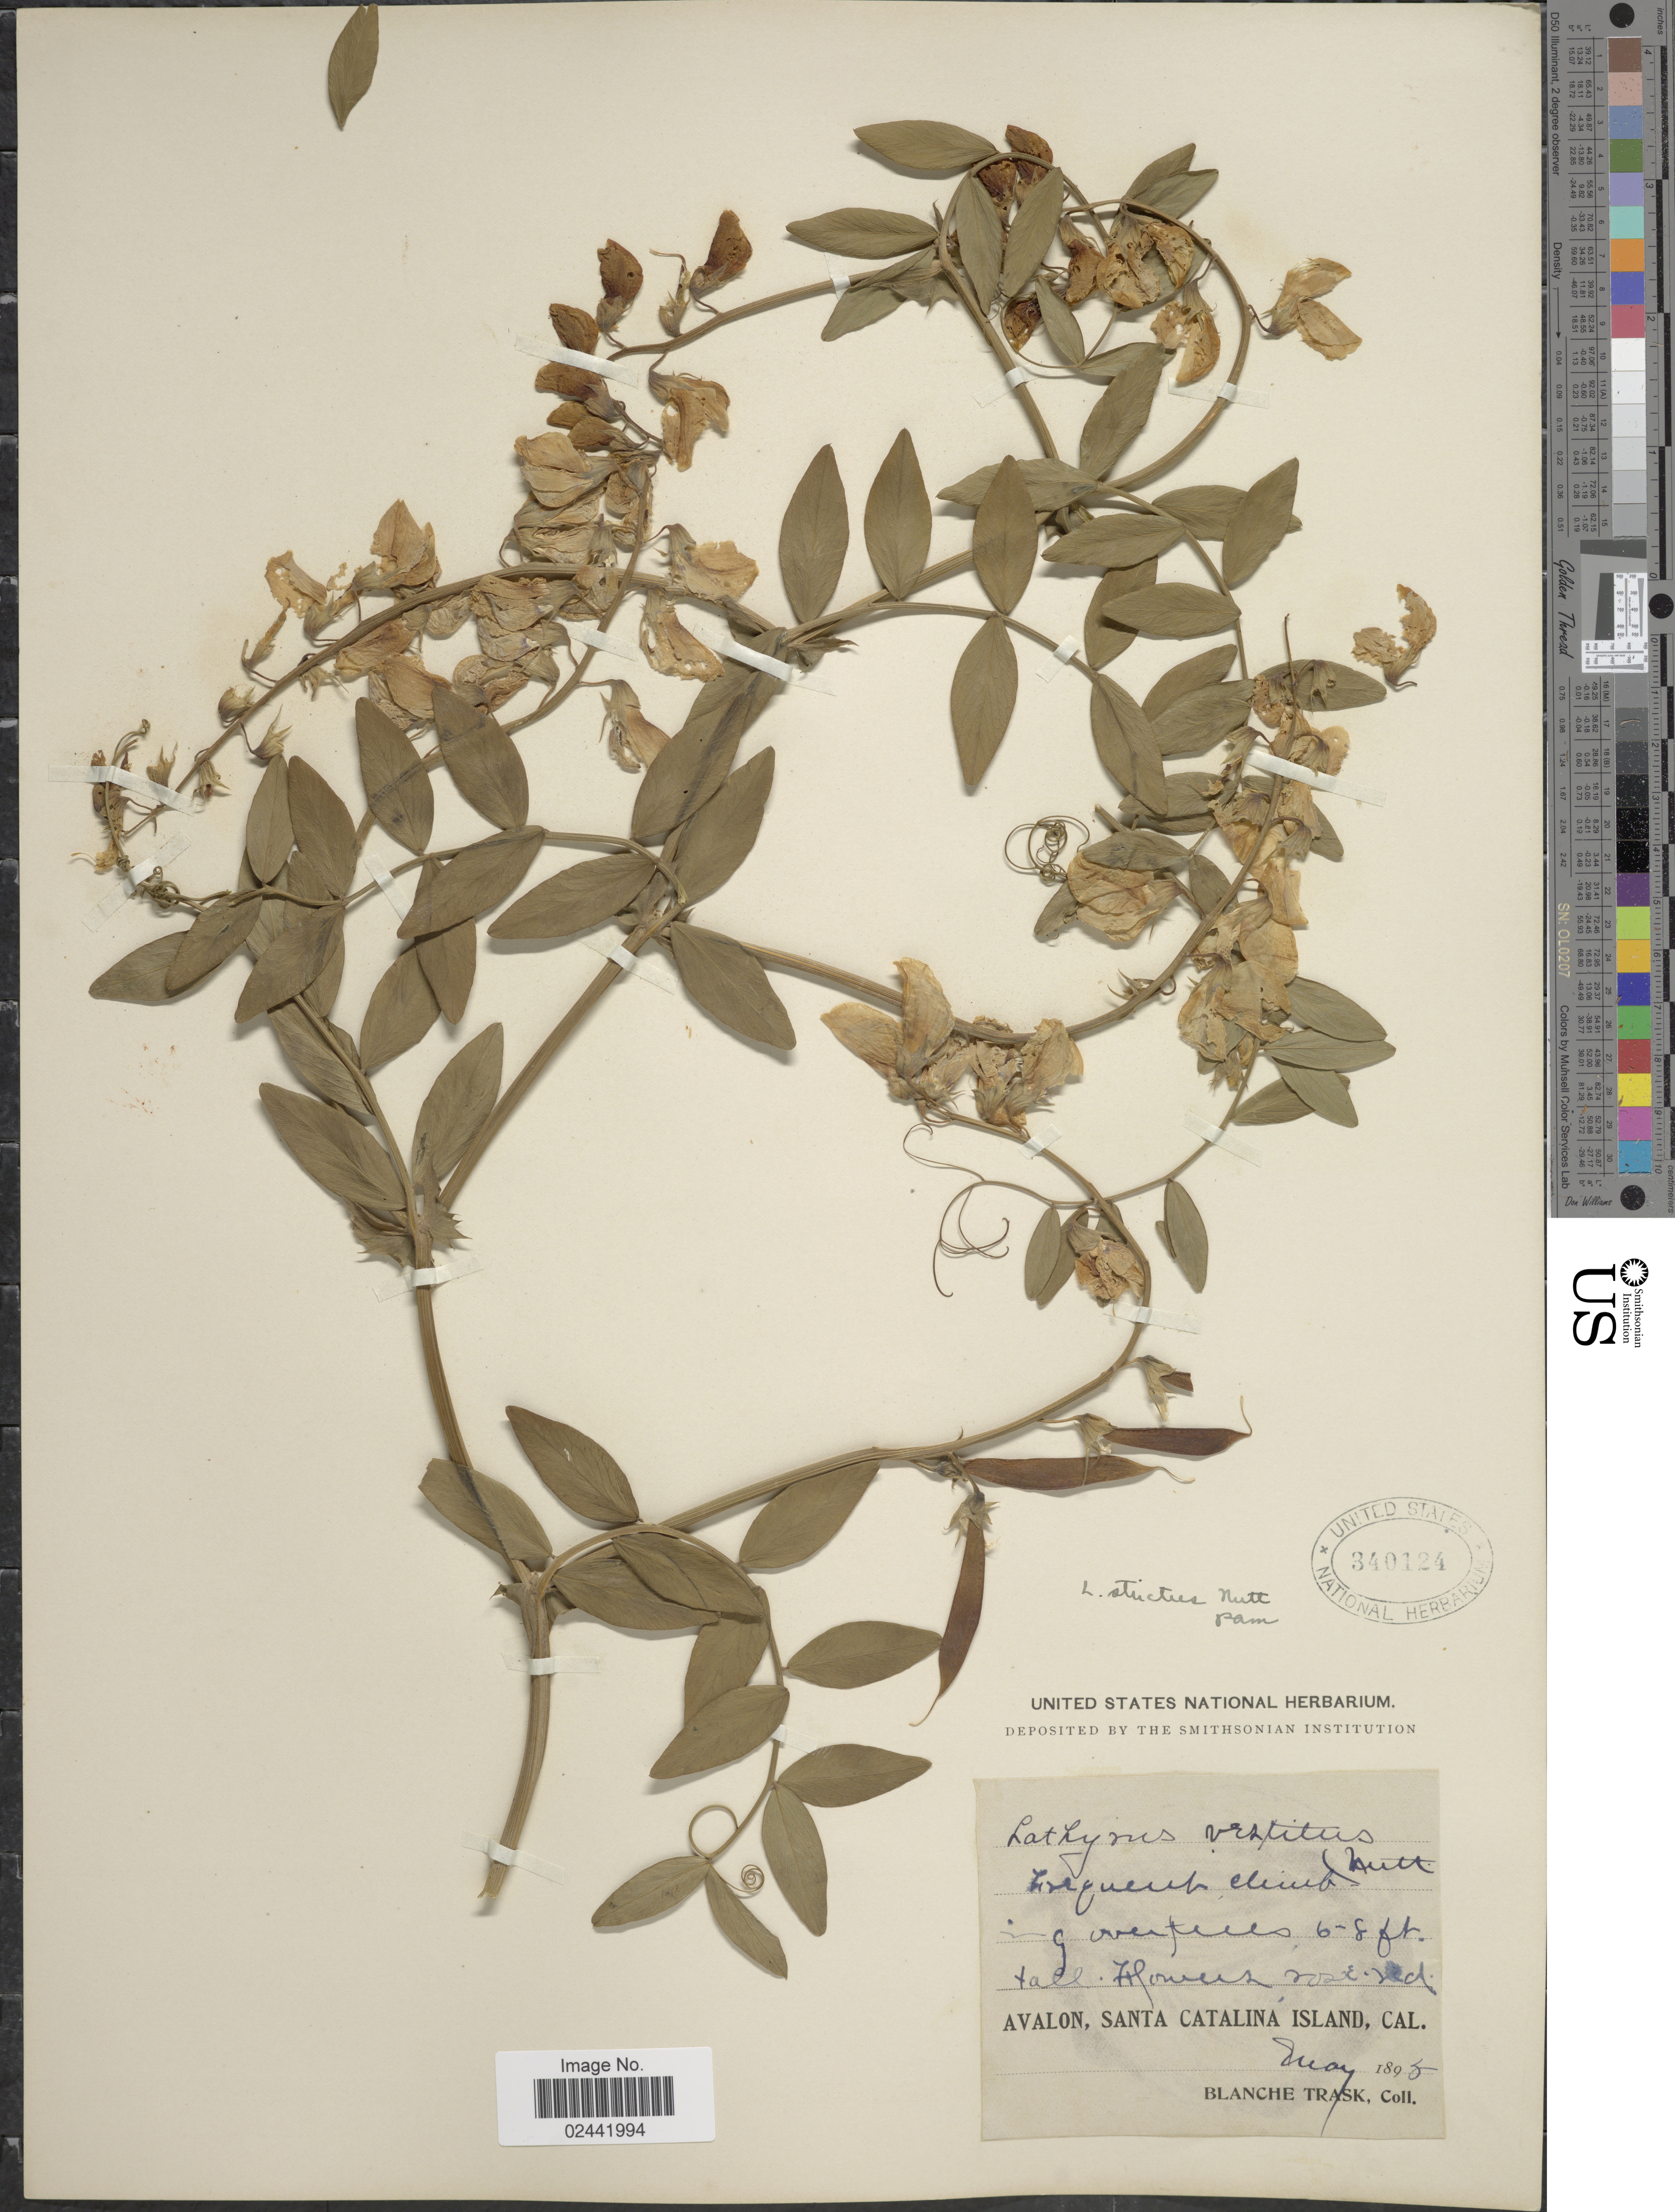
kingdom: Plantae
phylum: Tracheophyta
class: Magnoliopsida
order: Fabales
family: Fabaceae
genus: Lathyrus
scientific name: Lathyrus violaceus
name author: Greene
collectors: B. Trask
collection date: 1895-05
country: United States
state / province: California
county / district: Los Angeles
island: Santa Catalina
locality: Avalon, Santa Catalina Island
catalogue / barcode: US 340124